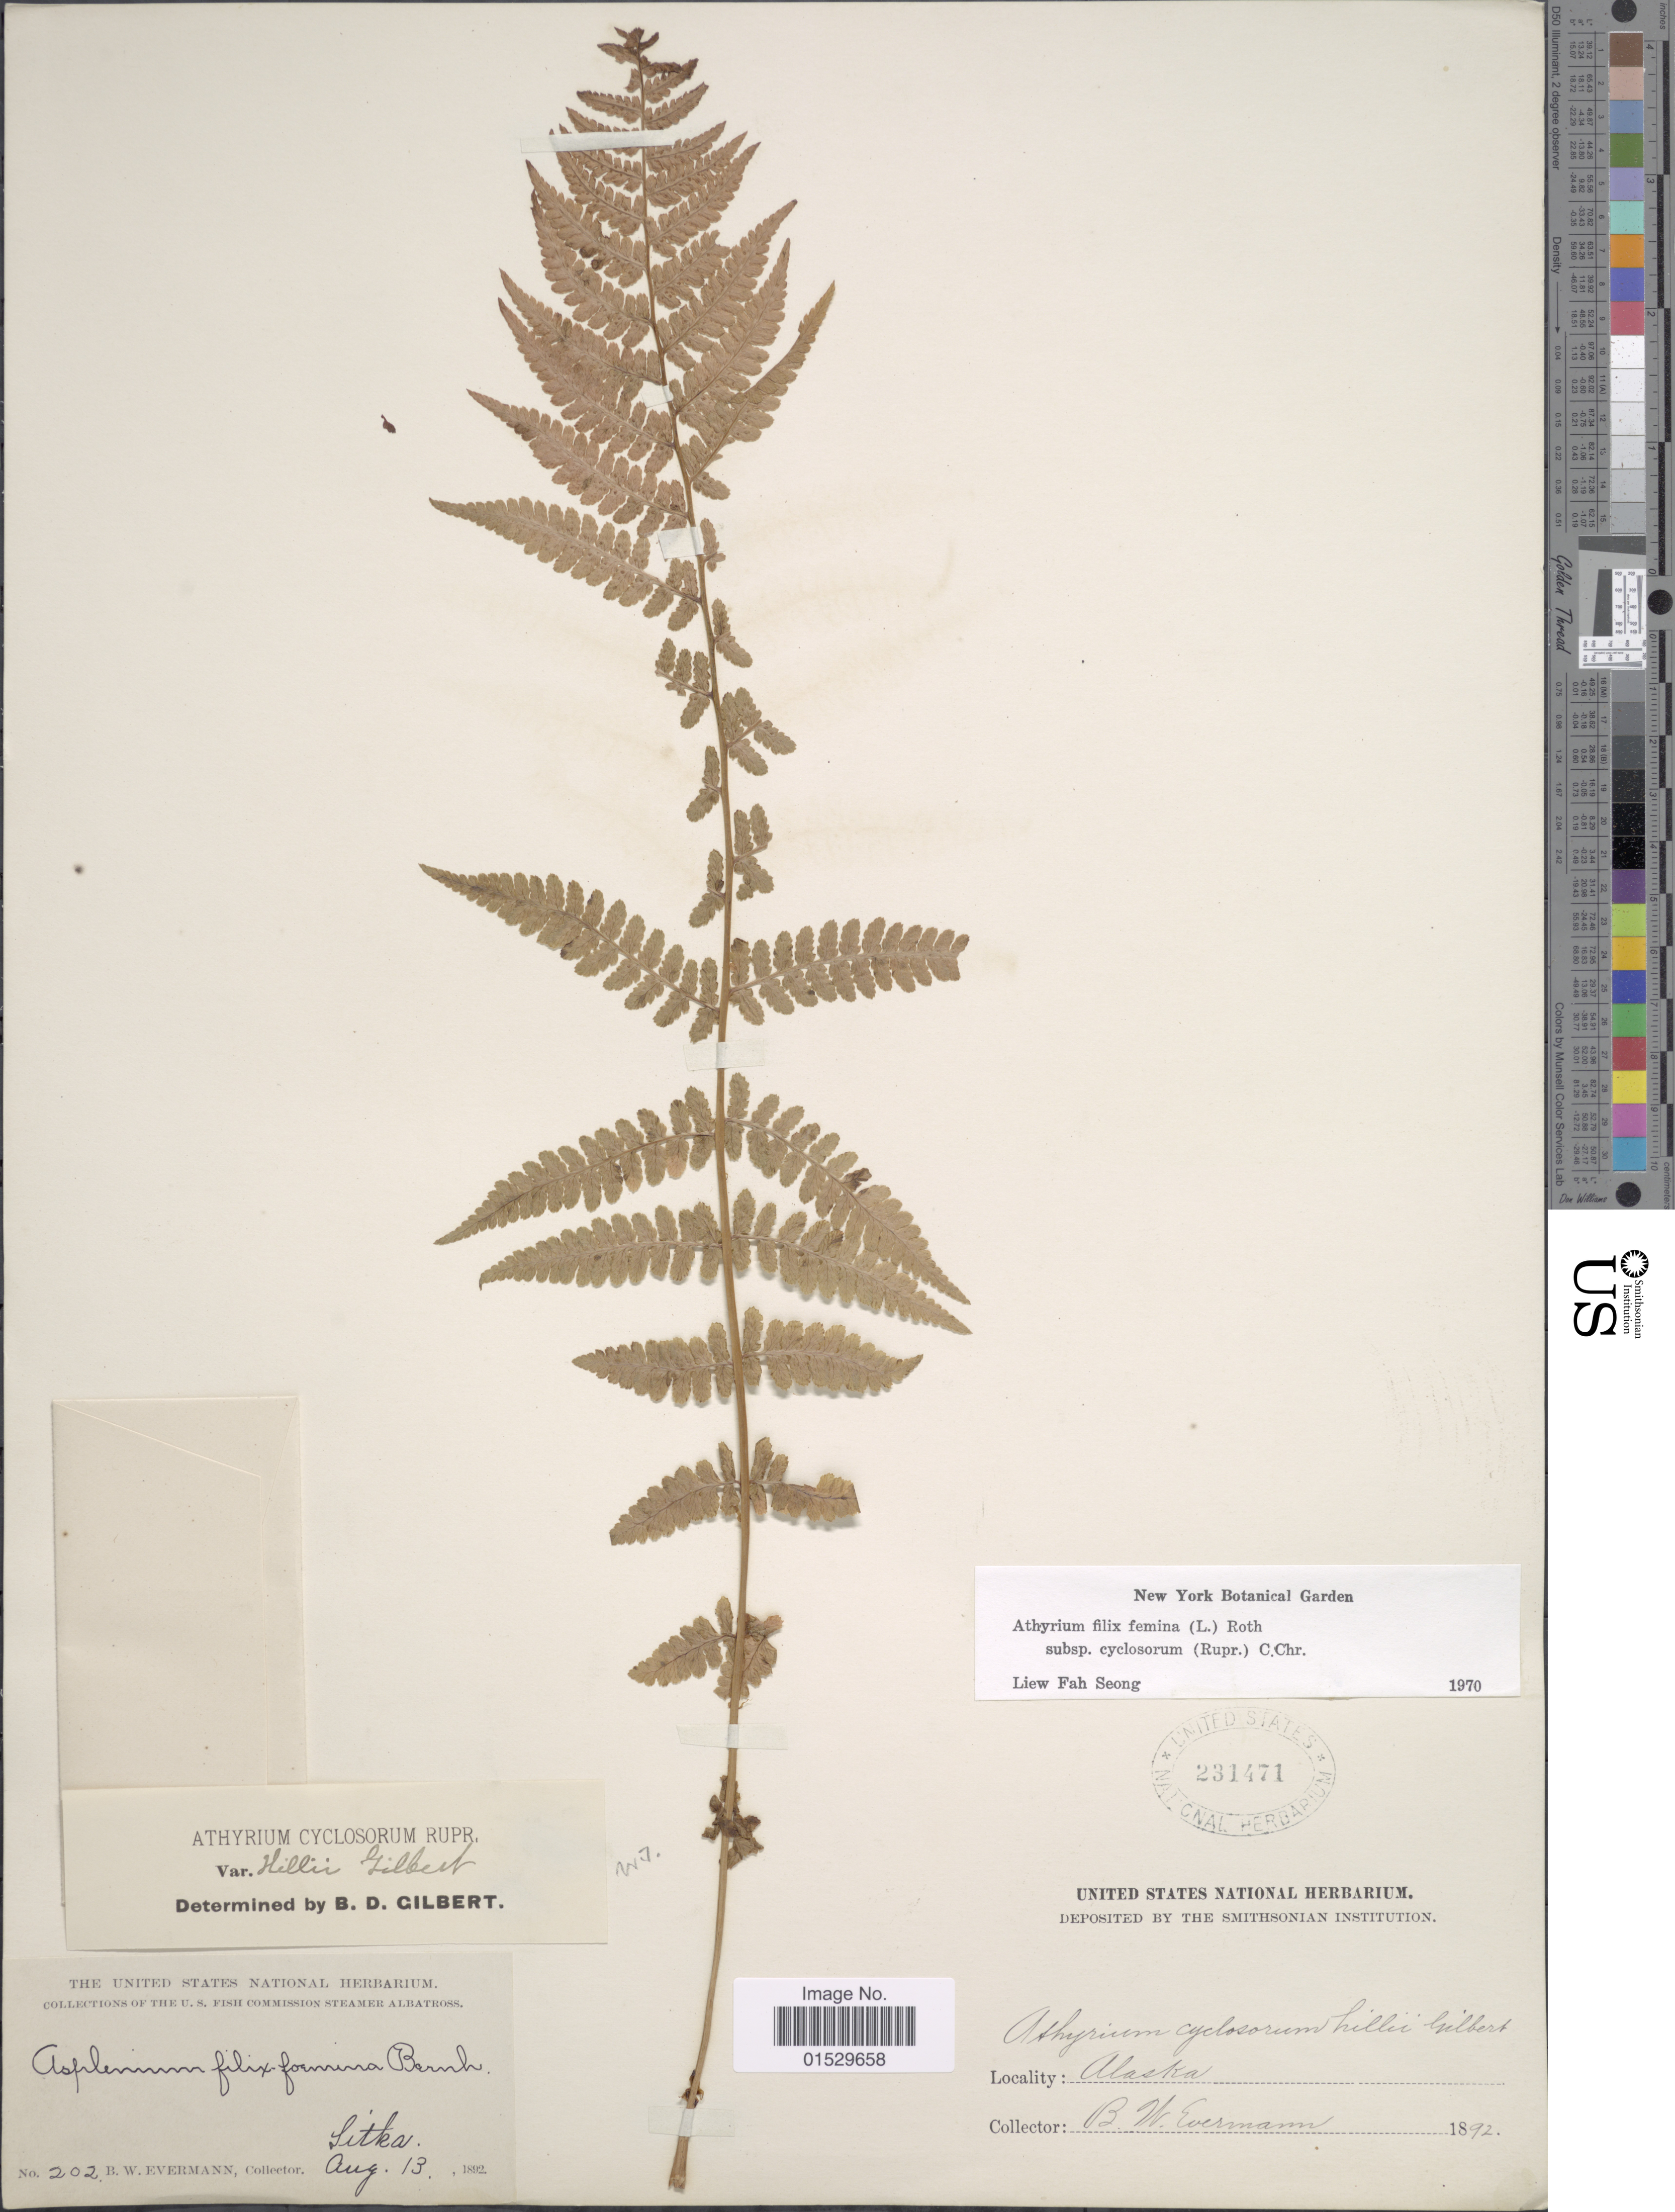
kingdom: Plantae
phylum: Tracheophyta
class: Polypodiopsida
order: Polypodiales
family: Athyriaceae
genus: Athyrium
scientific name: Athyrium filix-femina subsp. cyclosorum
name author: (Rupr.) C. Chr.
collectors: B. W. Evermann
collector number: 202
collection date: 1892-08-13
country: United States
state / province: Alaska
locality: Sitka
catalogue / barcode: US 231471